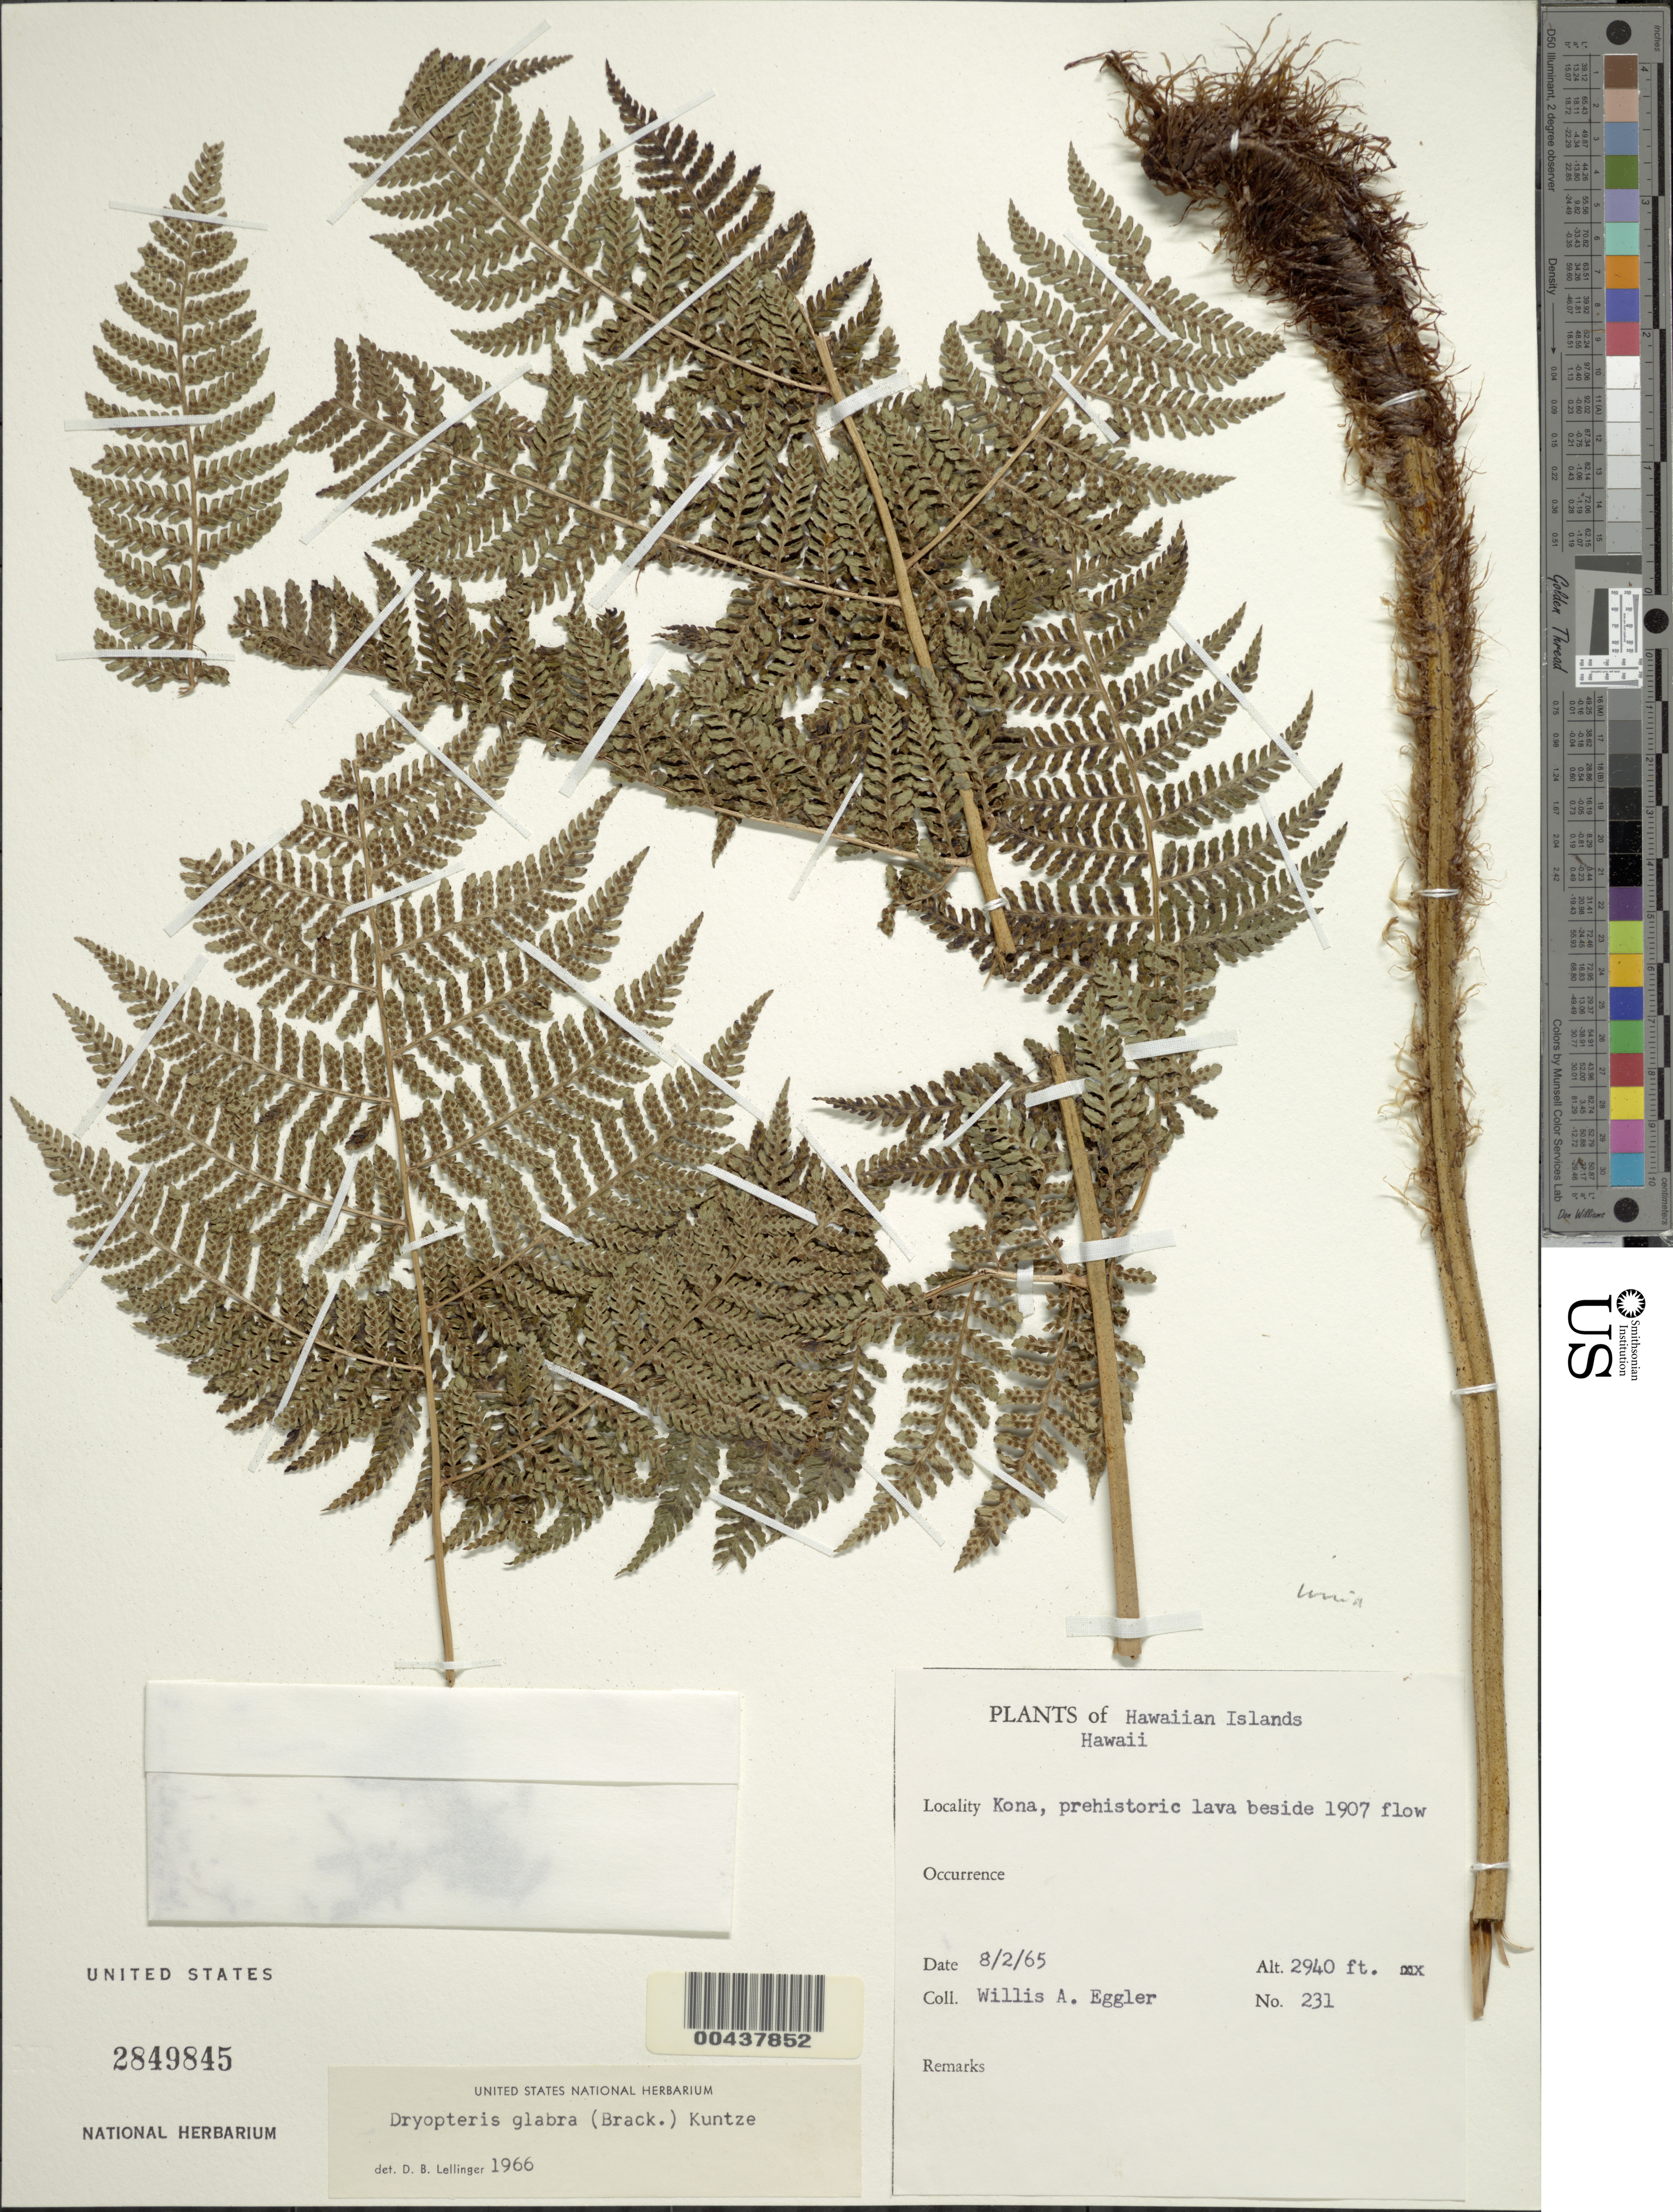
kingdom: Plantae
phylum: Tracheophyta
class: Polypodiopsida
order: Polypodiales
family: Dryopteridaceae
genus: Dryopteris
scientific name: Dryopteris unidentata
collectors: W. A. Eggler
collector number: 231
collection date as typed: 8 Feb 1965 or 2 Aug 1965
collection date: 1965-02-08 or 1965-08-02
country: United States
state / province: Hawaii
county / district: Hawaii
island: Hawaii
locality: Kona, prehistoric lava beside 1907 flow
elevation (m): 896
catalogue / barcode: US 2849845